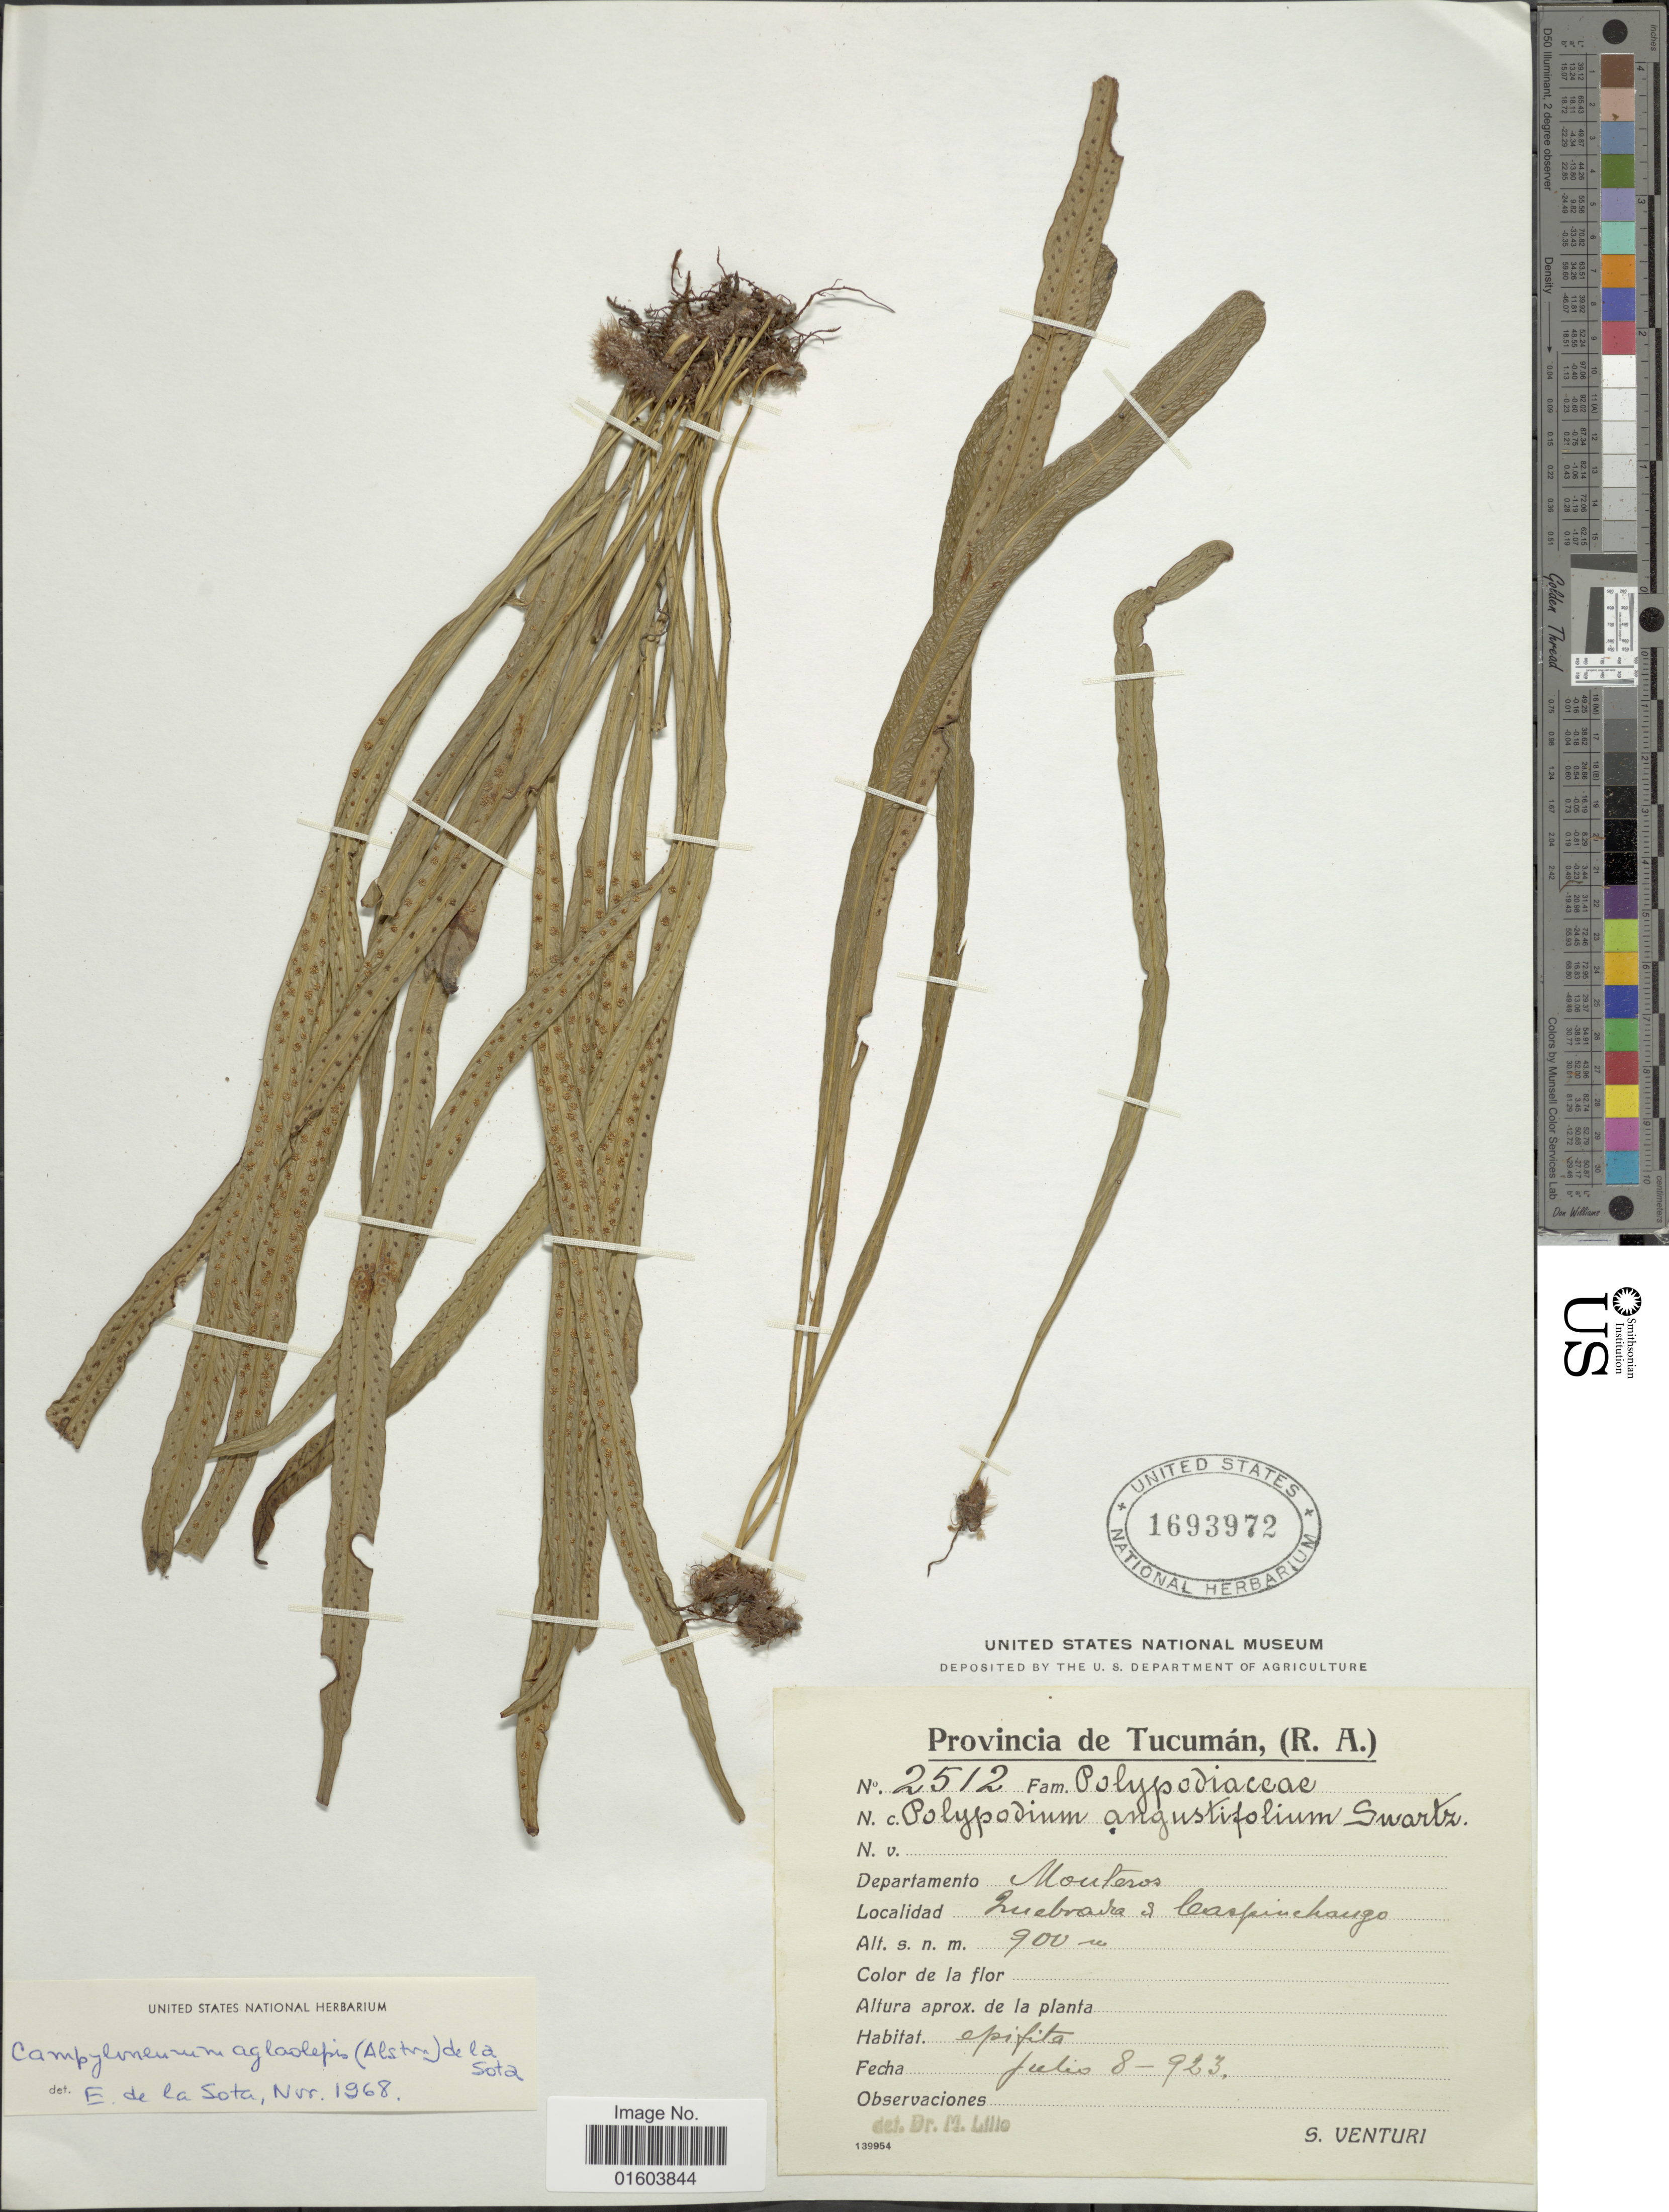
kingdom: Plantae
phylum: Tracheophyta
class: Polypodiopsida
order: Polypodiales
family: Polypodiaceae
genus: Campyloneurum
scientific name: Campyloneurum aglaolepis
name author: (Alston) Sota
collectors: S. Venturi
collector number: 2512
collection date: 1923-07-08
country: Argentina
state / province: Tucumán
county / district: Monteros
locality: Quebrada de Caspinchango.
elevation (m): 900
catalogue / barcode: US 1693972